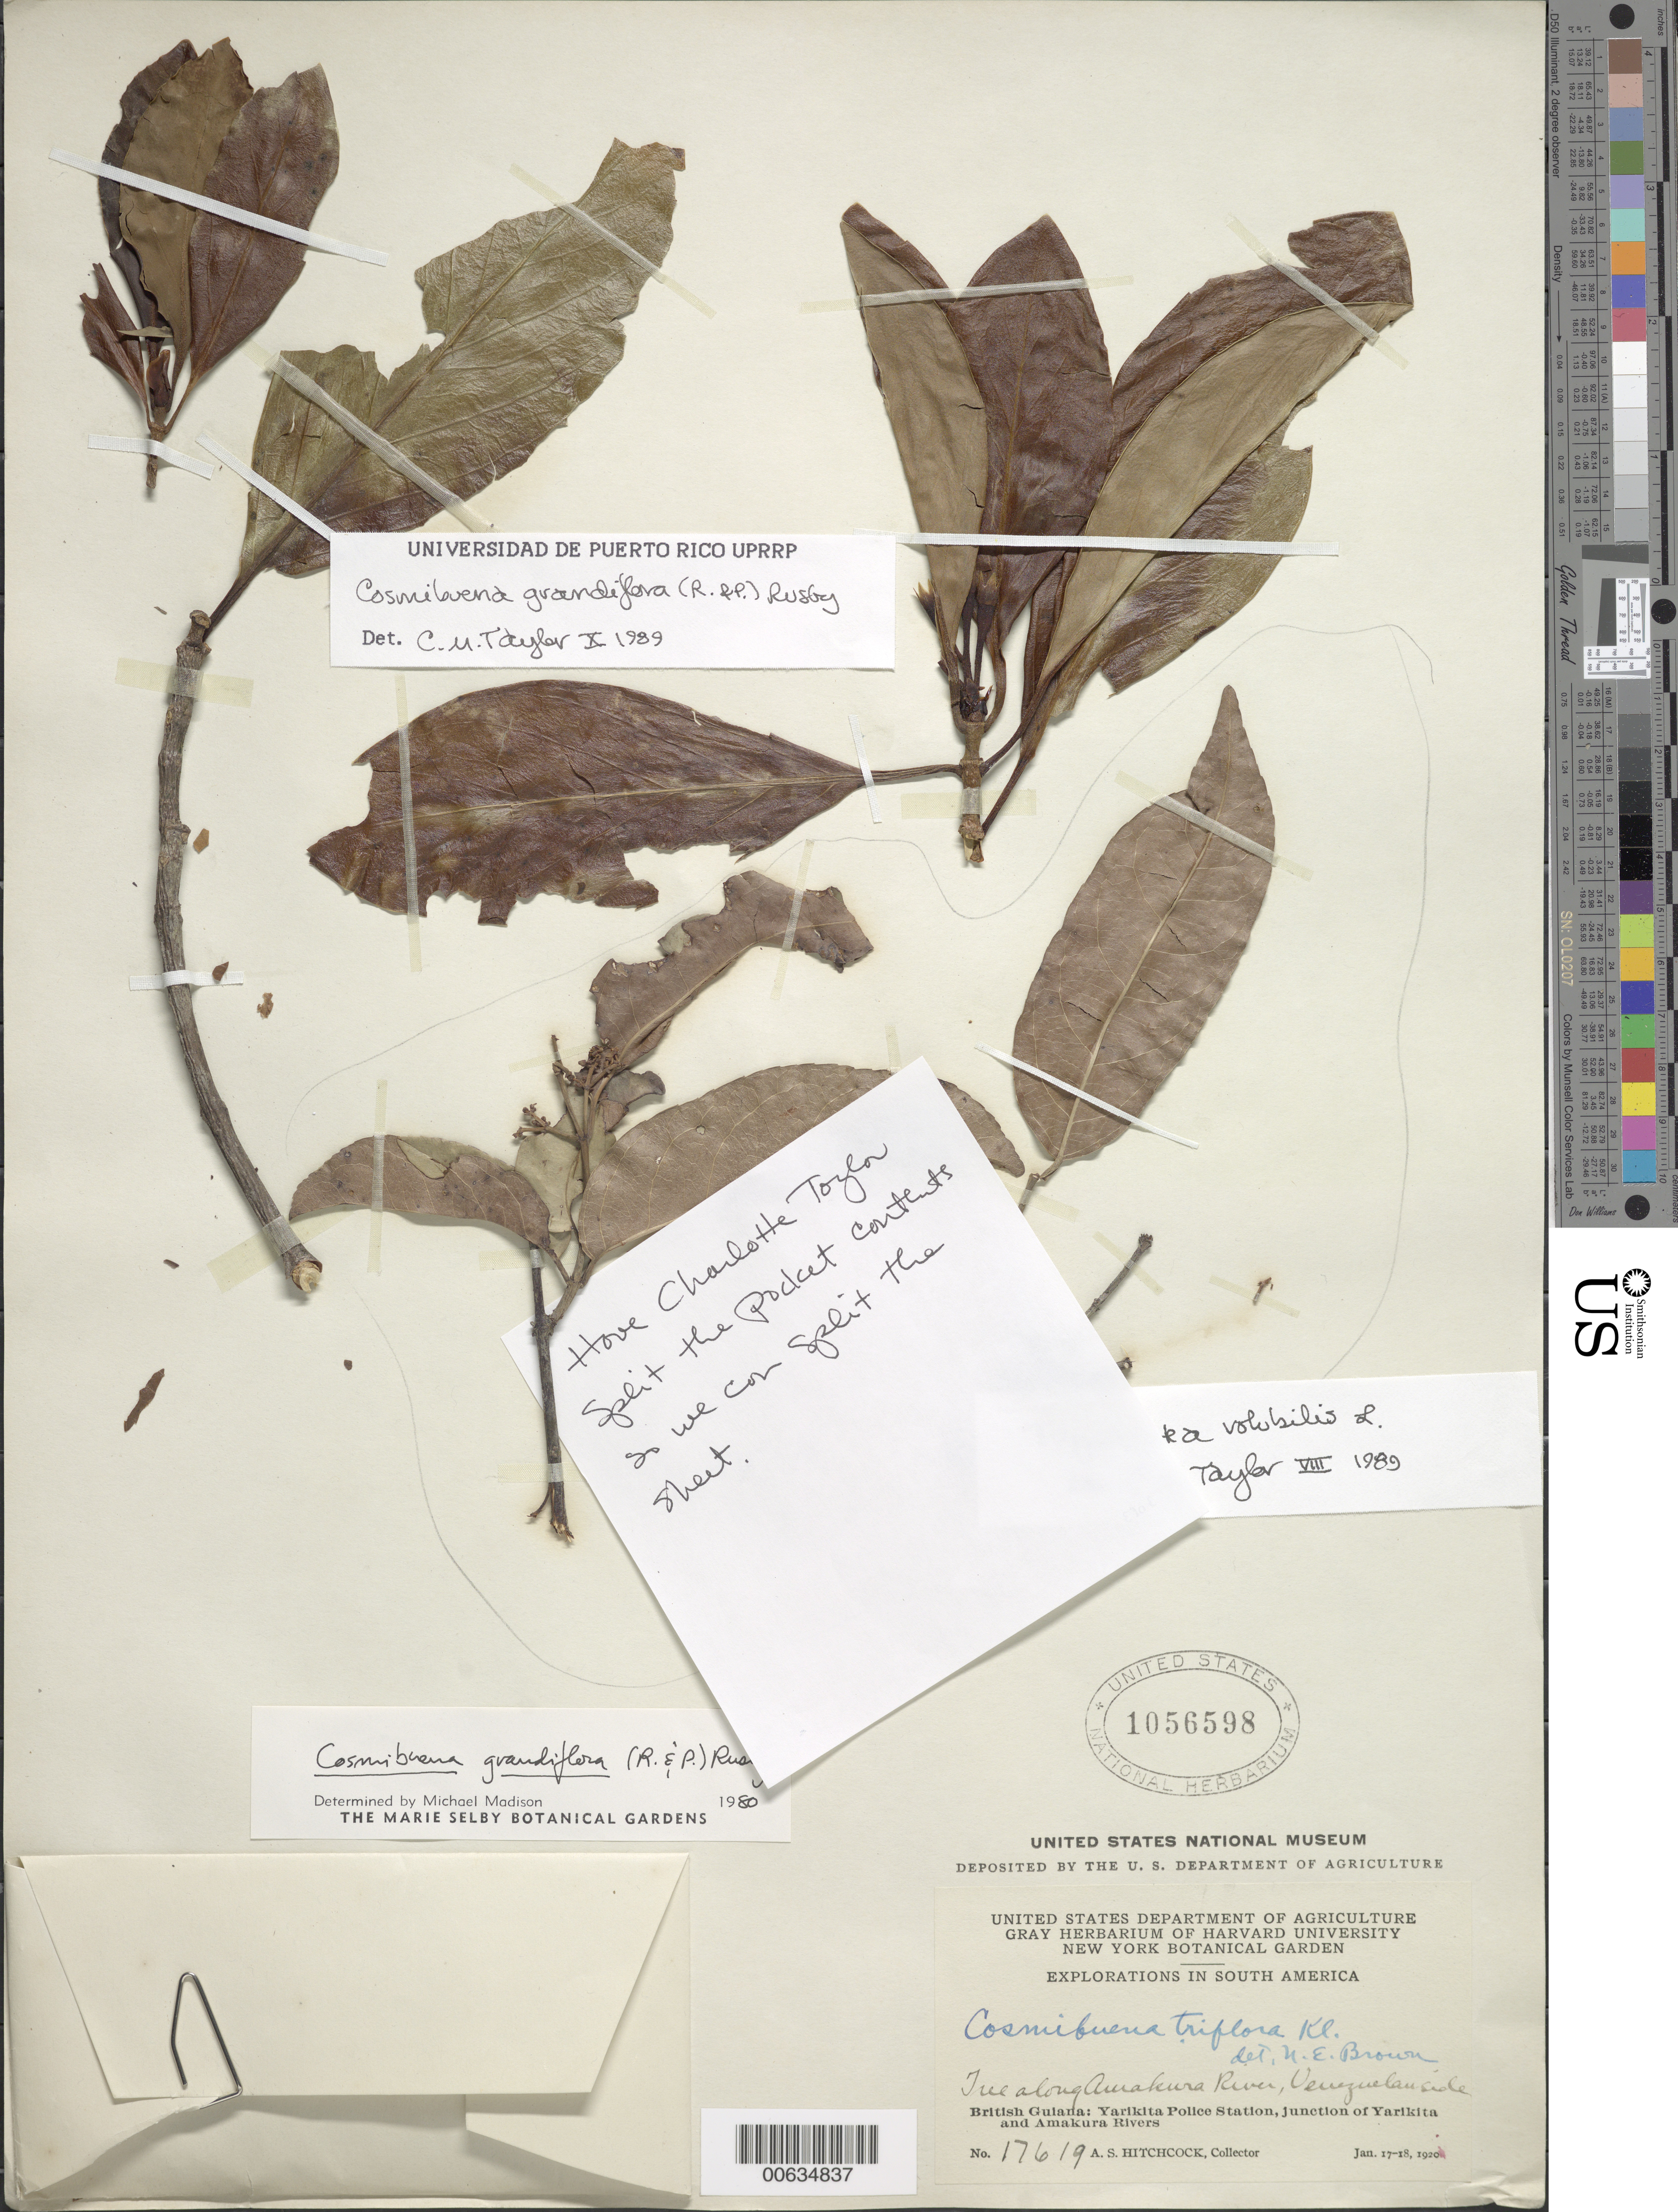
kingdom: Plantae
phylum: Tracheophyta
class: Magnoliopsida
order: Gentianales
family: Rubiaceae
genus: Cosmibuena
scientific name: Cosmibuena grandiflora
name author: (Rose & Pav.) Rusby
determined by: Taylor, Charlotte M.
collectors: A. S. Hitchcock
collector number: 17619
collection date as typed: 17-Jan-20 to 18-Jan-20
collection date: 1920-01-17/1920-01-18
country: Guyana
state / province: Barima-Waini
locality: Yarikita Police Sta., junct. of Yarikita & Amakura Rivers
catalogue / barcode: US 1056598